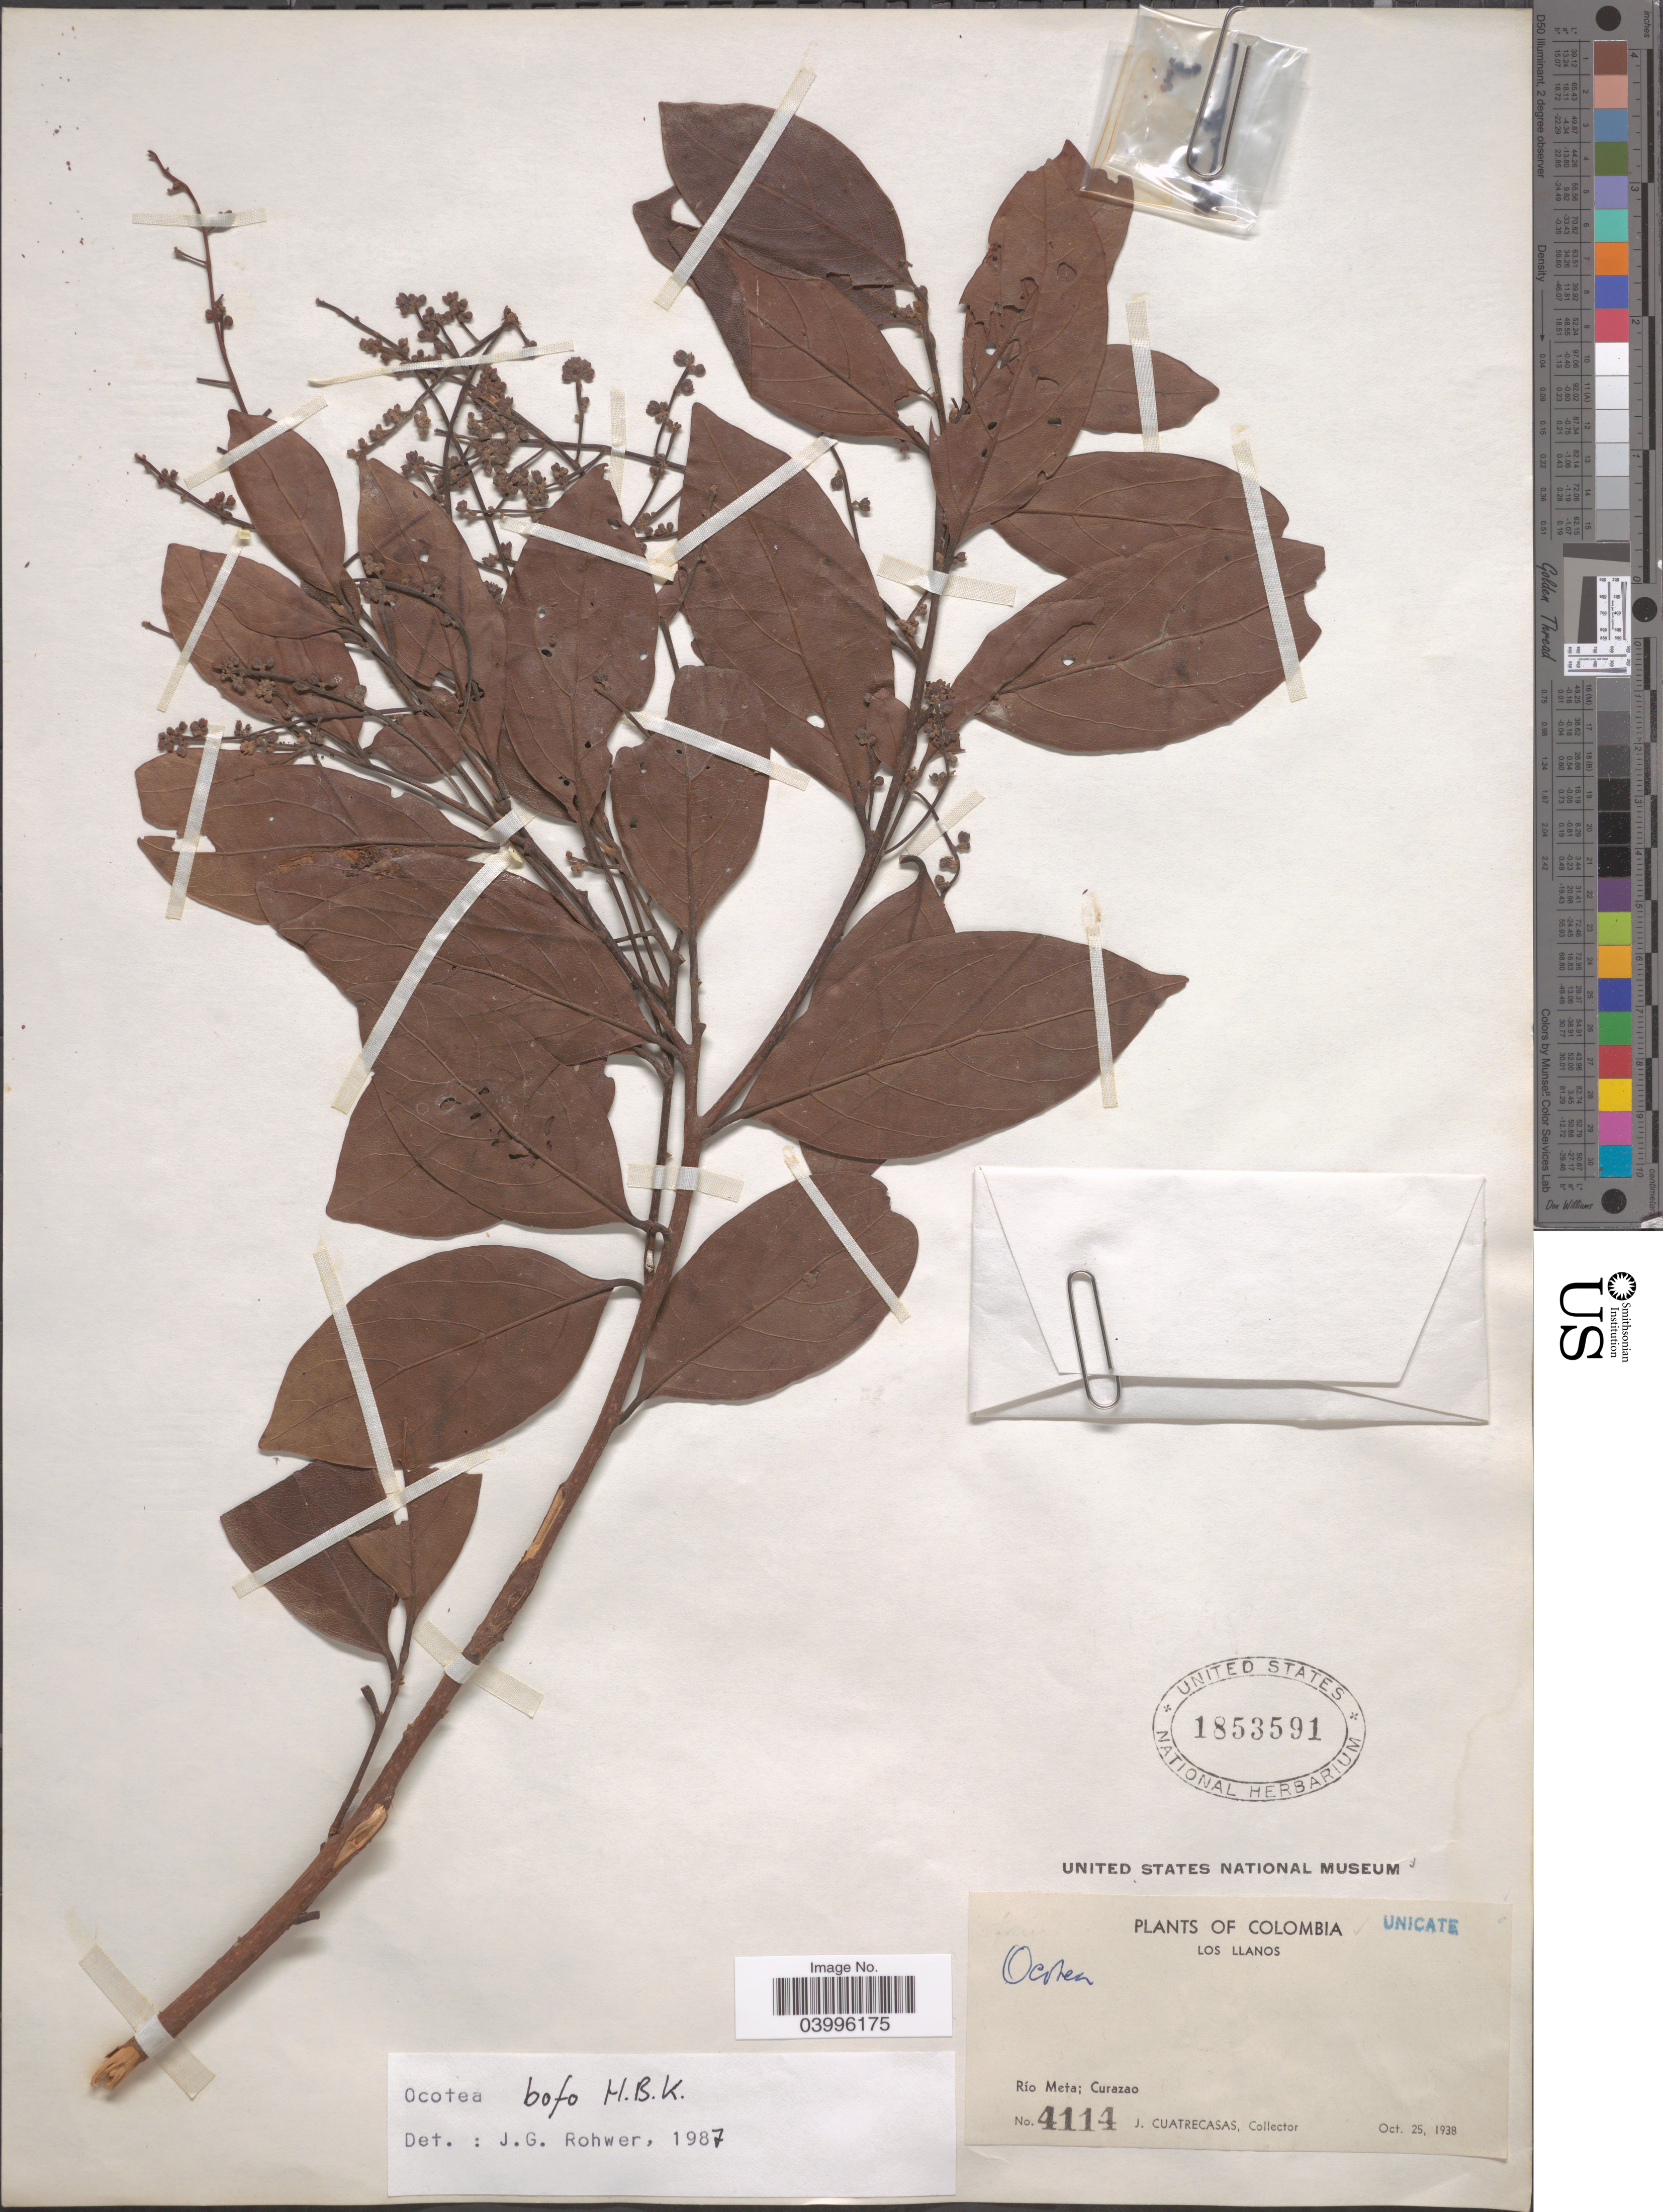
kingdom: Plantae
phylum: Tracheophyta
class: Magnoliopsida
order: Laurales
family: Lauraceae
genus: Ocotea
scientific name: Ocotea bofo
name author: Kunth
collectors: J. Cuatrecasas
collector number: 4114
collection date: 1938-10-25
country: Colombia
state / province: Meta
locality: Los Llanos. Río Meta: Curazao.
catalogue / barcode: US 1853591